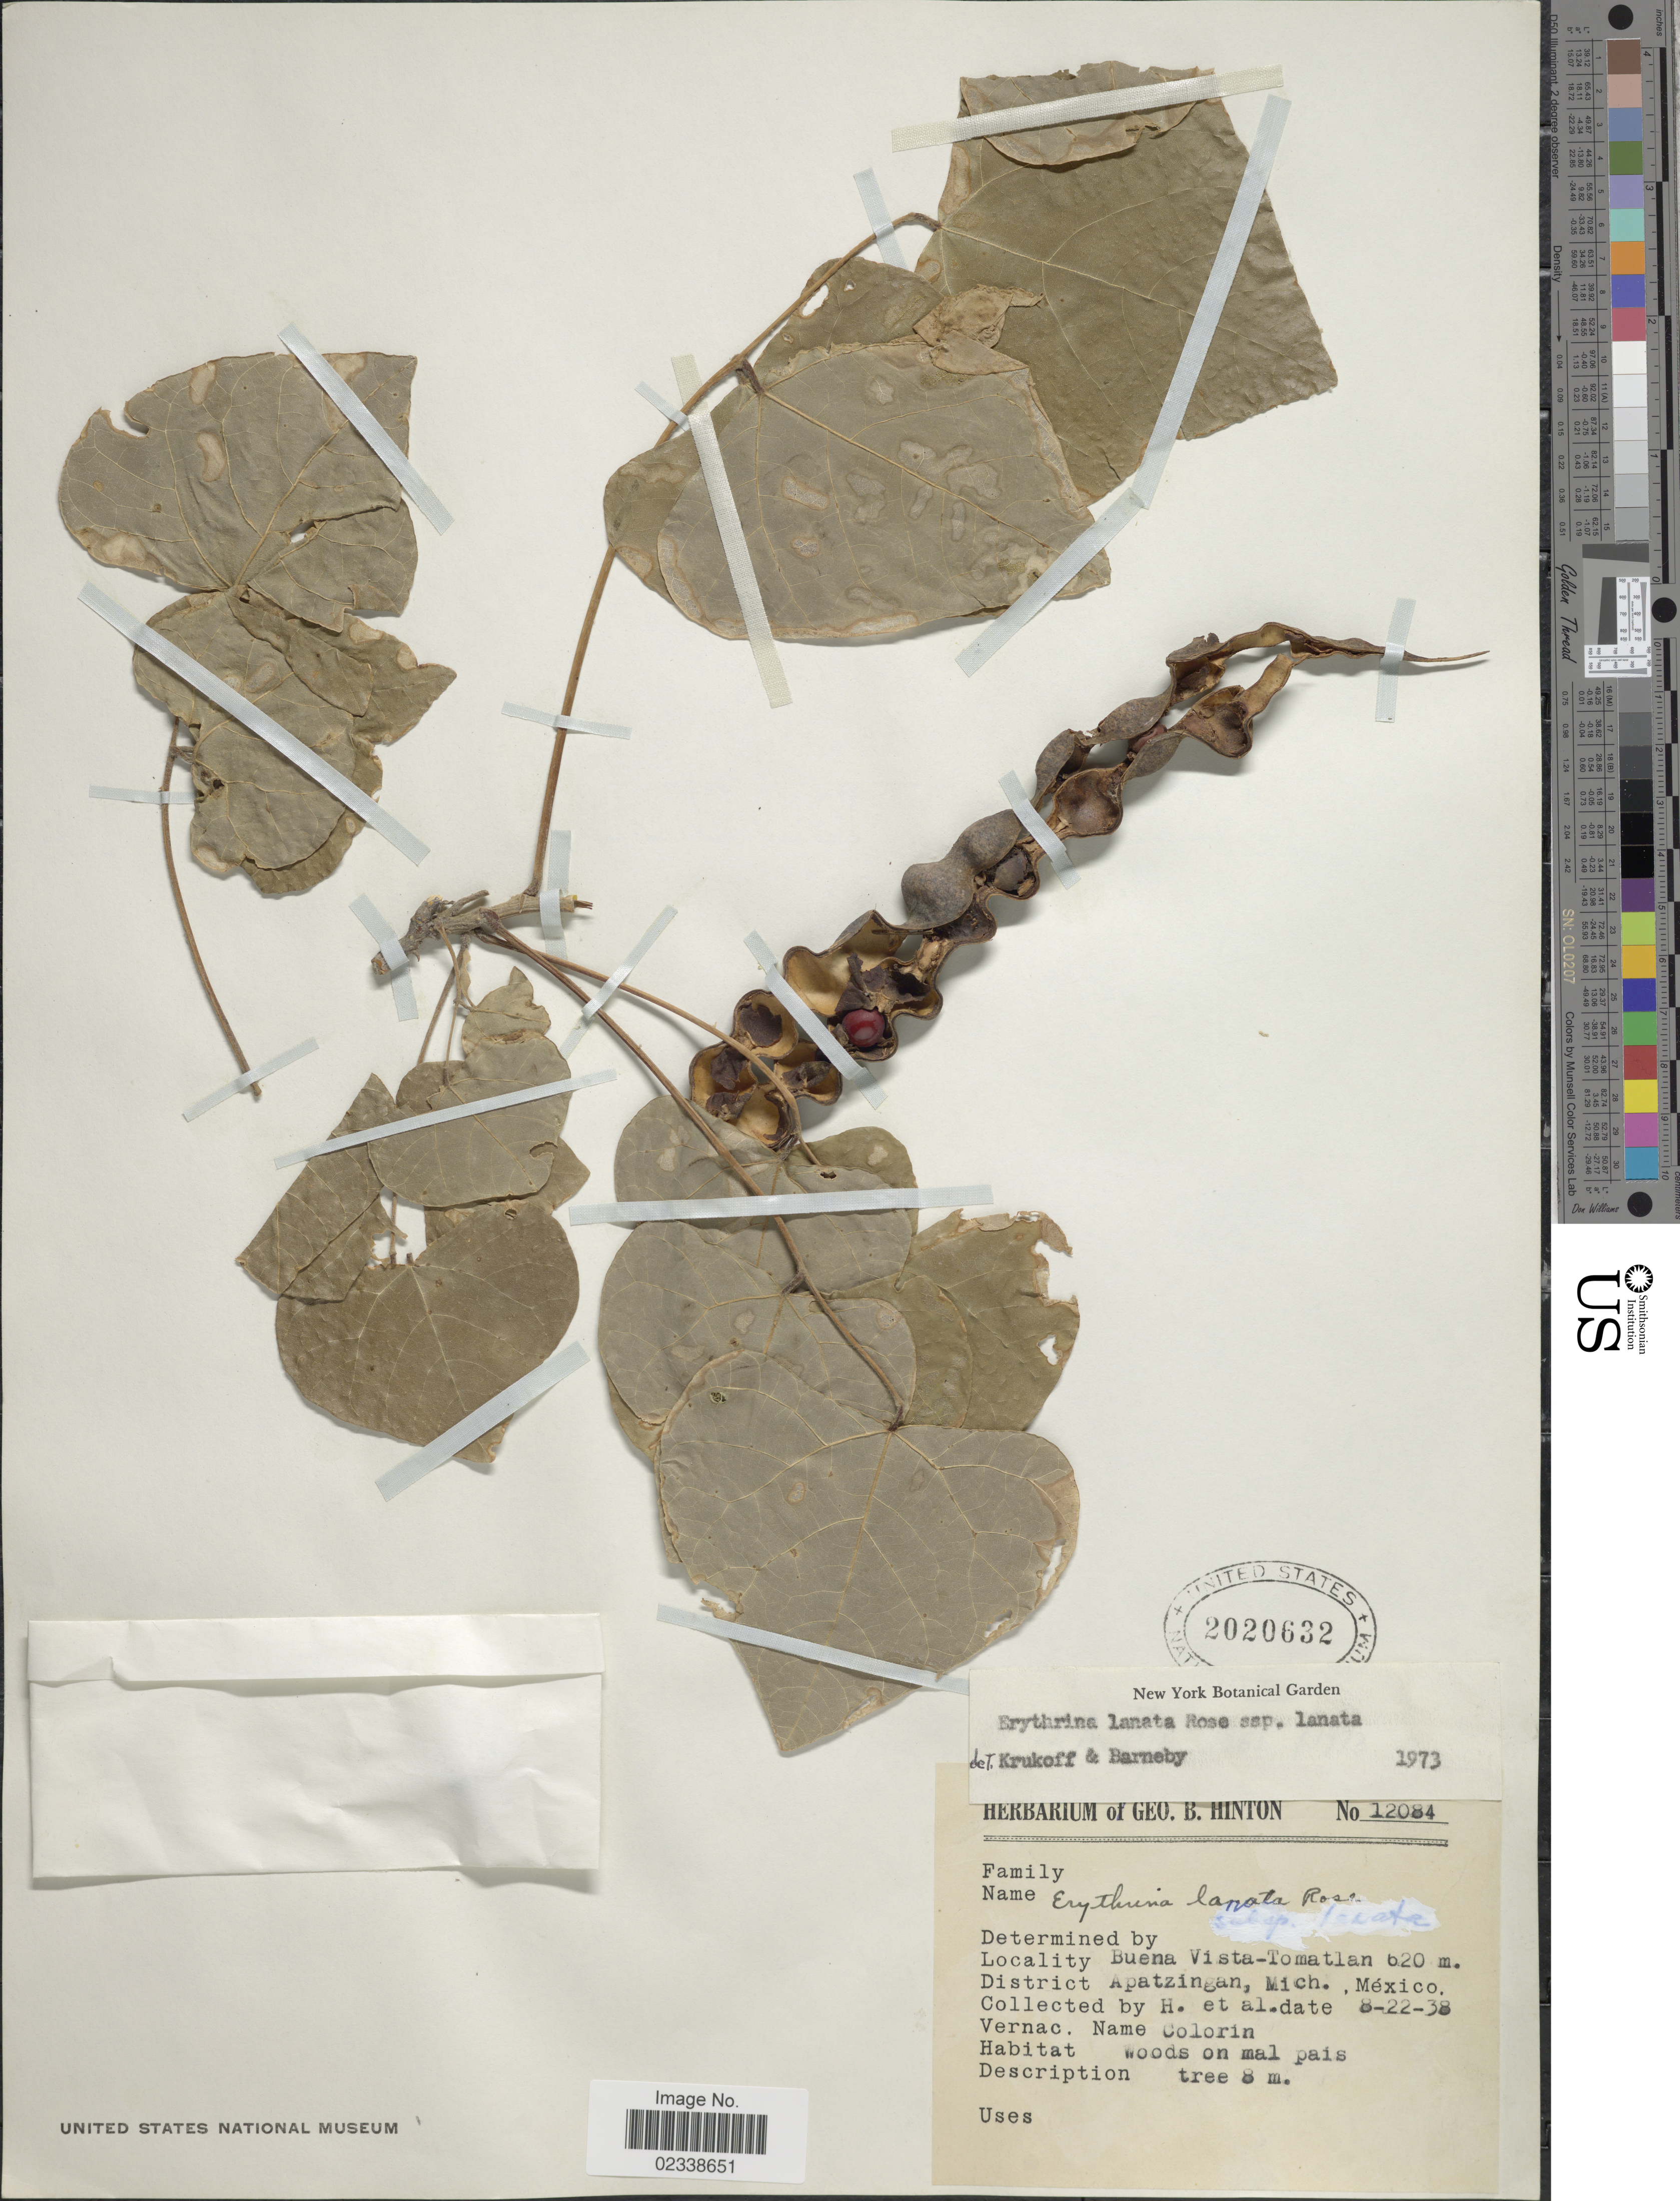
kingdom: Plantae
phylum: Tracheophyta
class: Magnoliopsida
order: Fabales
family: Fabaceae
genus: Erythrina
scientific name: Erythrina lanata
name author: Rose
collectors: G. B. Hinton & et al.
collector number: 12084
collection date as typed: Transcribed d/m/y: 22/8/38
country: Mexico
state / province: Michoacán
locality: Buena Vista-Tomatlan, District Apatzingan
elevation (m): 620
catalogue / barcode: US 2020632